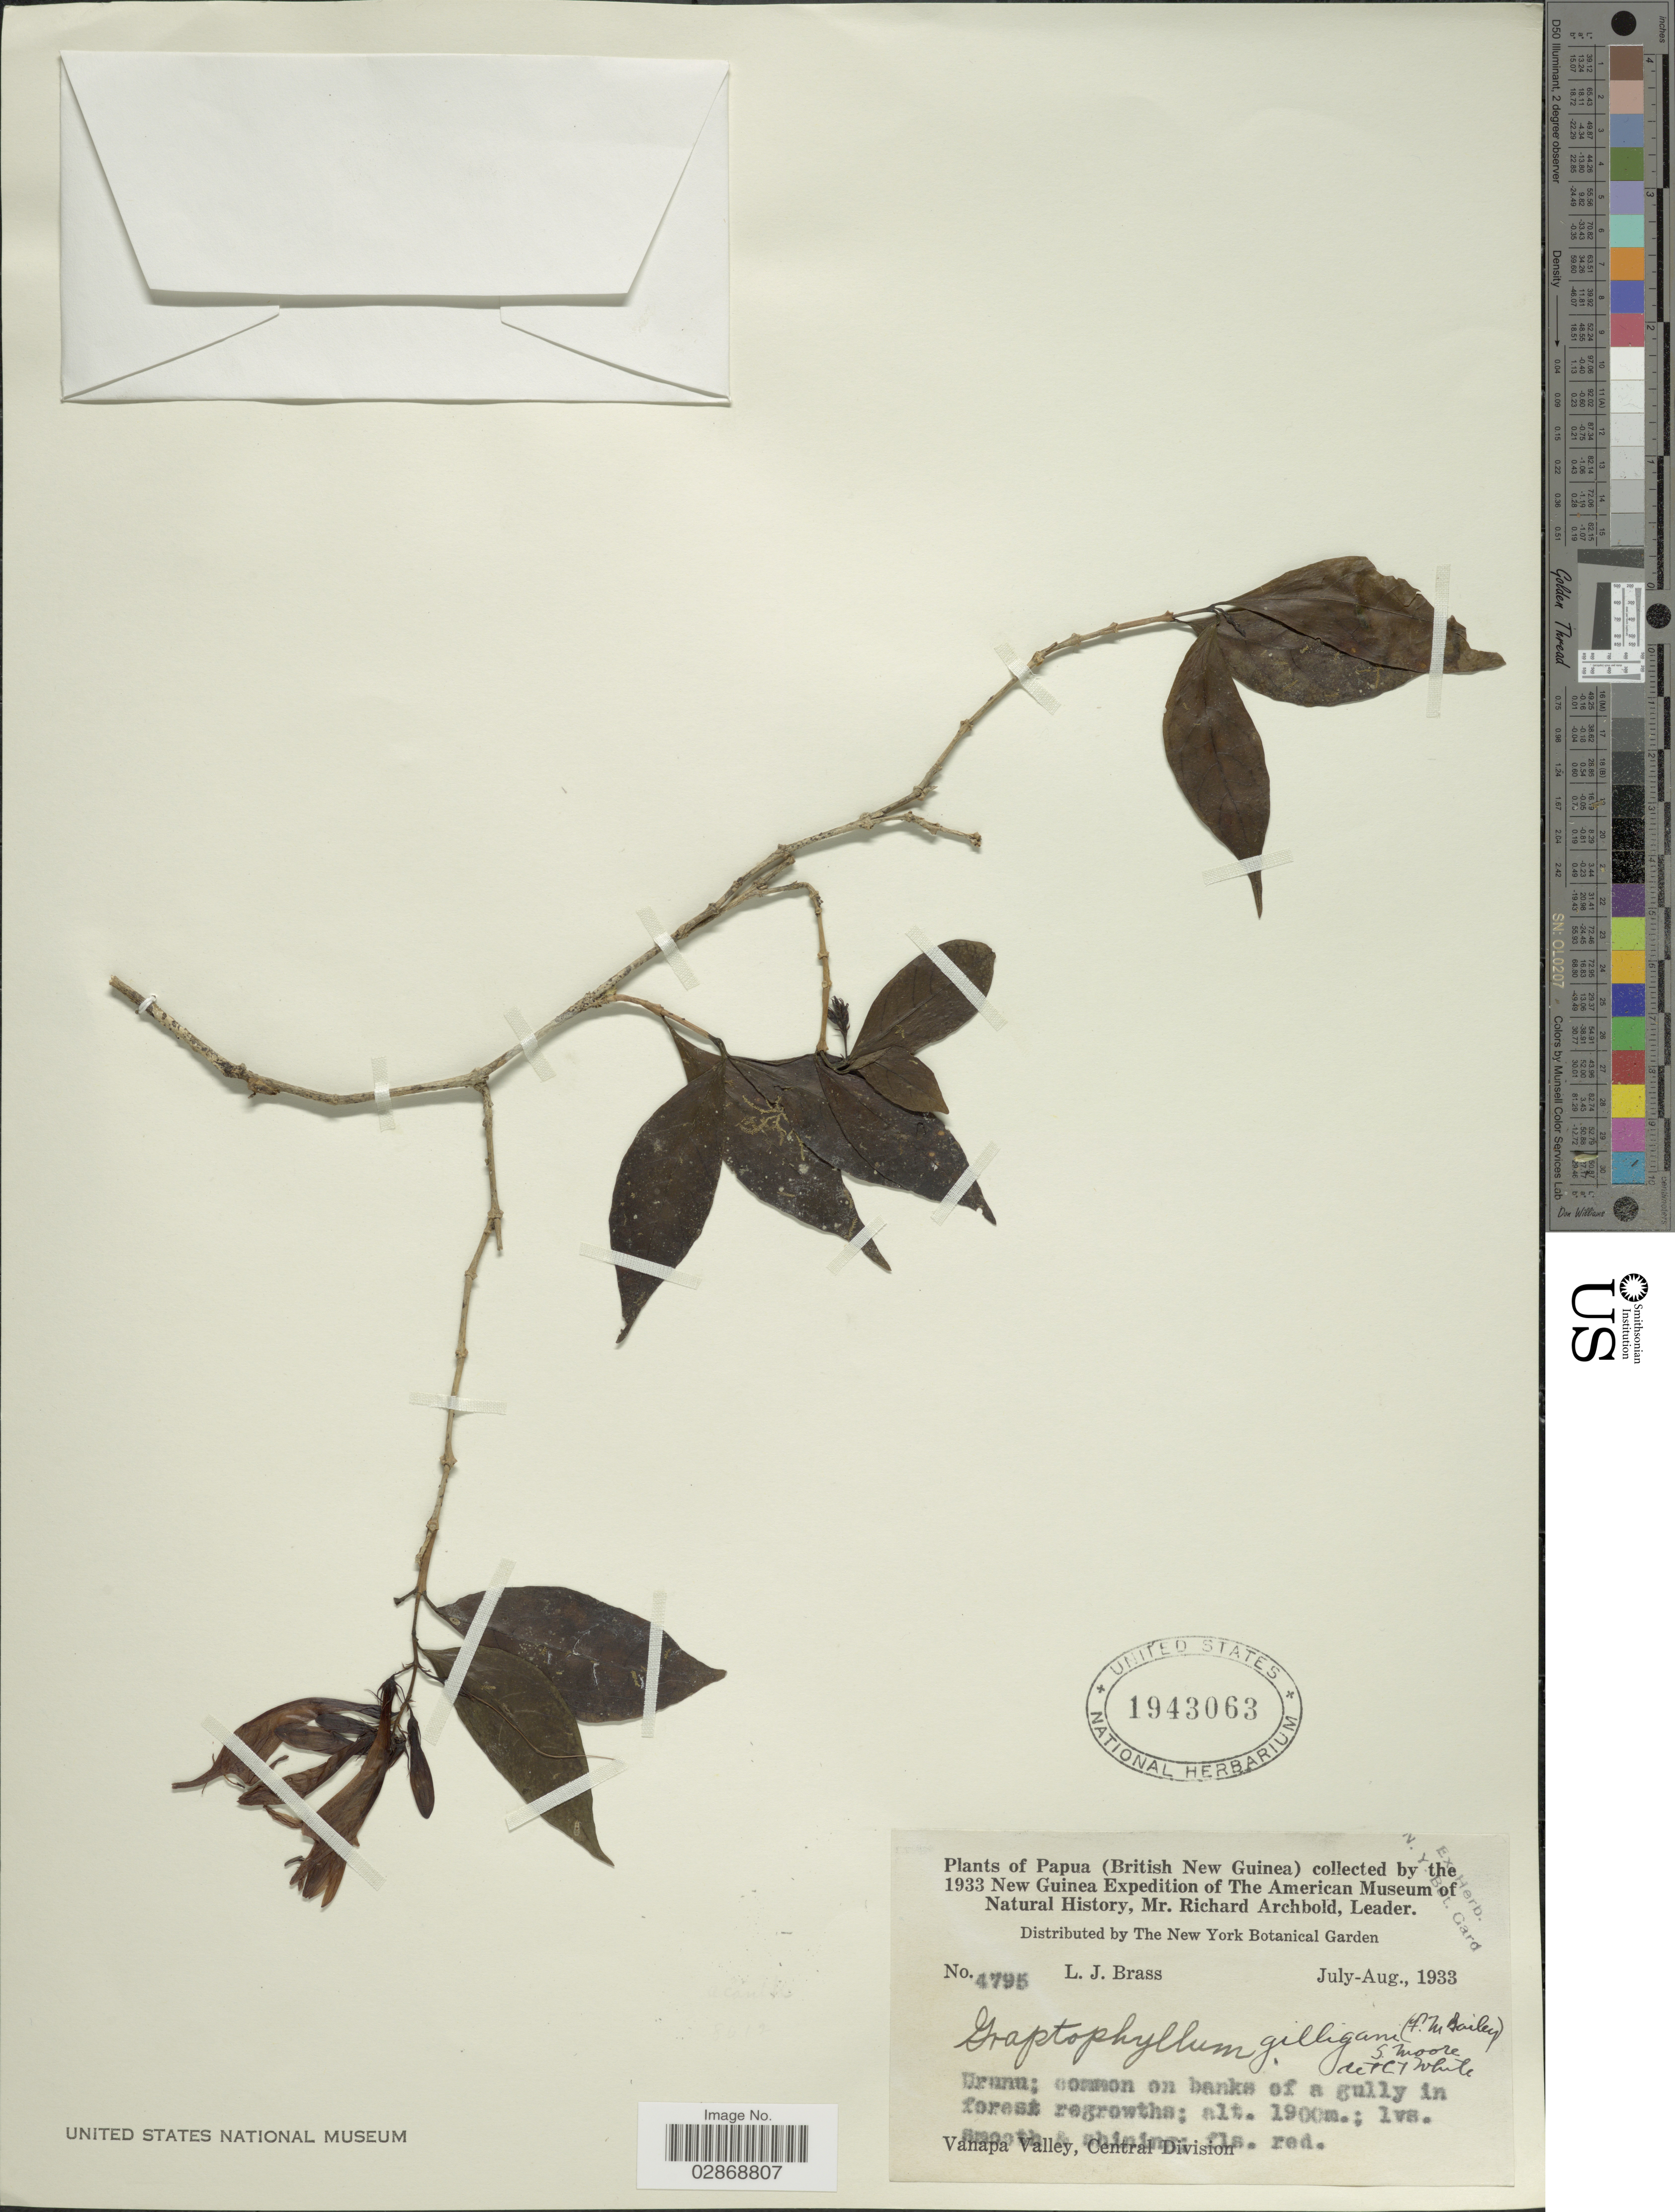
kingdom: Plantae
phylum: Tracheophyta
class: Magnoliopsida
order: Lamiales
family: Acanthaceae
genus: Graptophyllum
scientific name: Graptophyllum gilliganii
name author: (F.M. Bailey) S. Moore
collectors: L. J. Brass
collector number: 4795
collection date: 1933-07/1933-08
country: Papua New Guinea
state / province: Central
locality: (British New Guinea). Vanapa Valley, Central Division.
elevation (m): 1900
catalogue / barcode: US 1943063